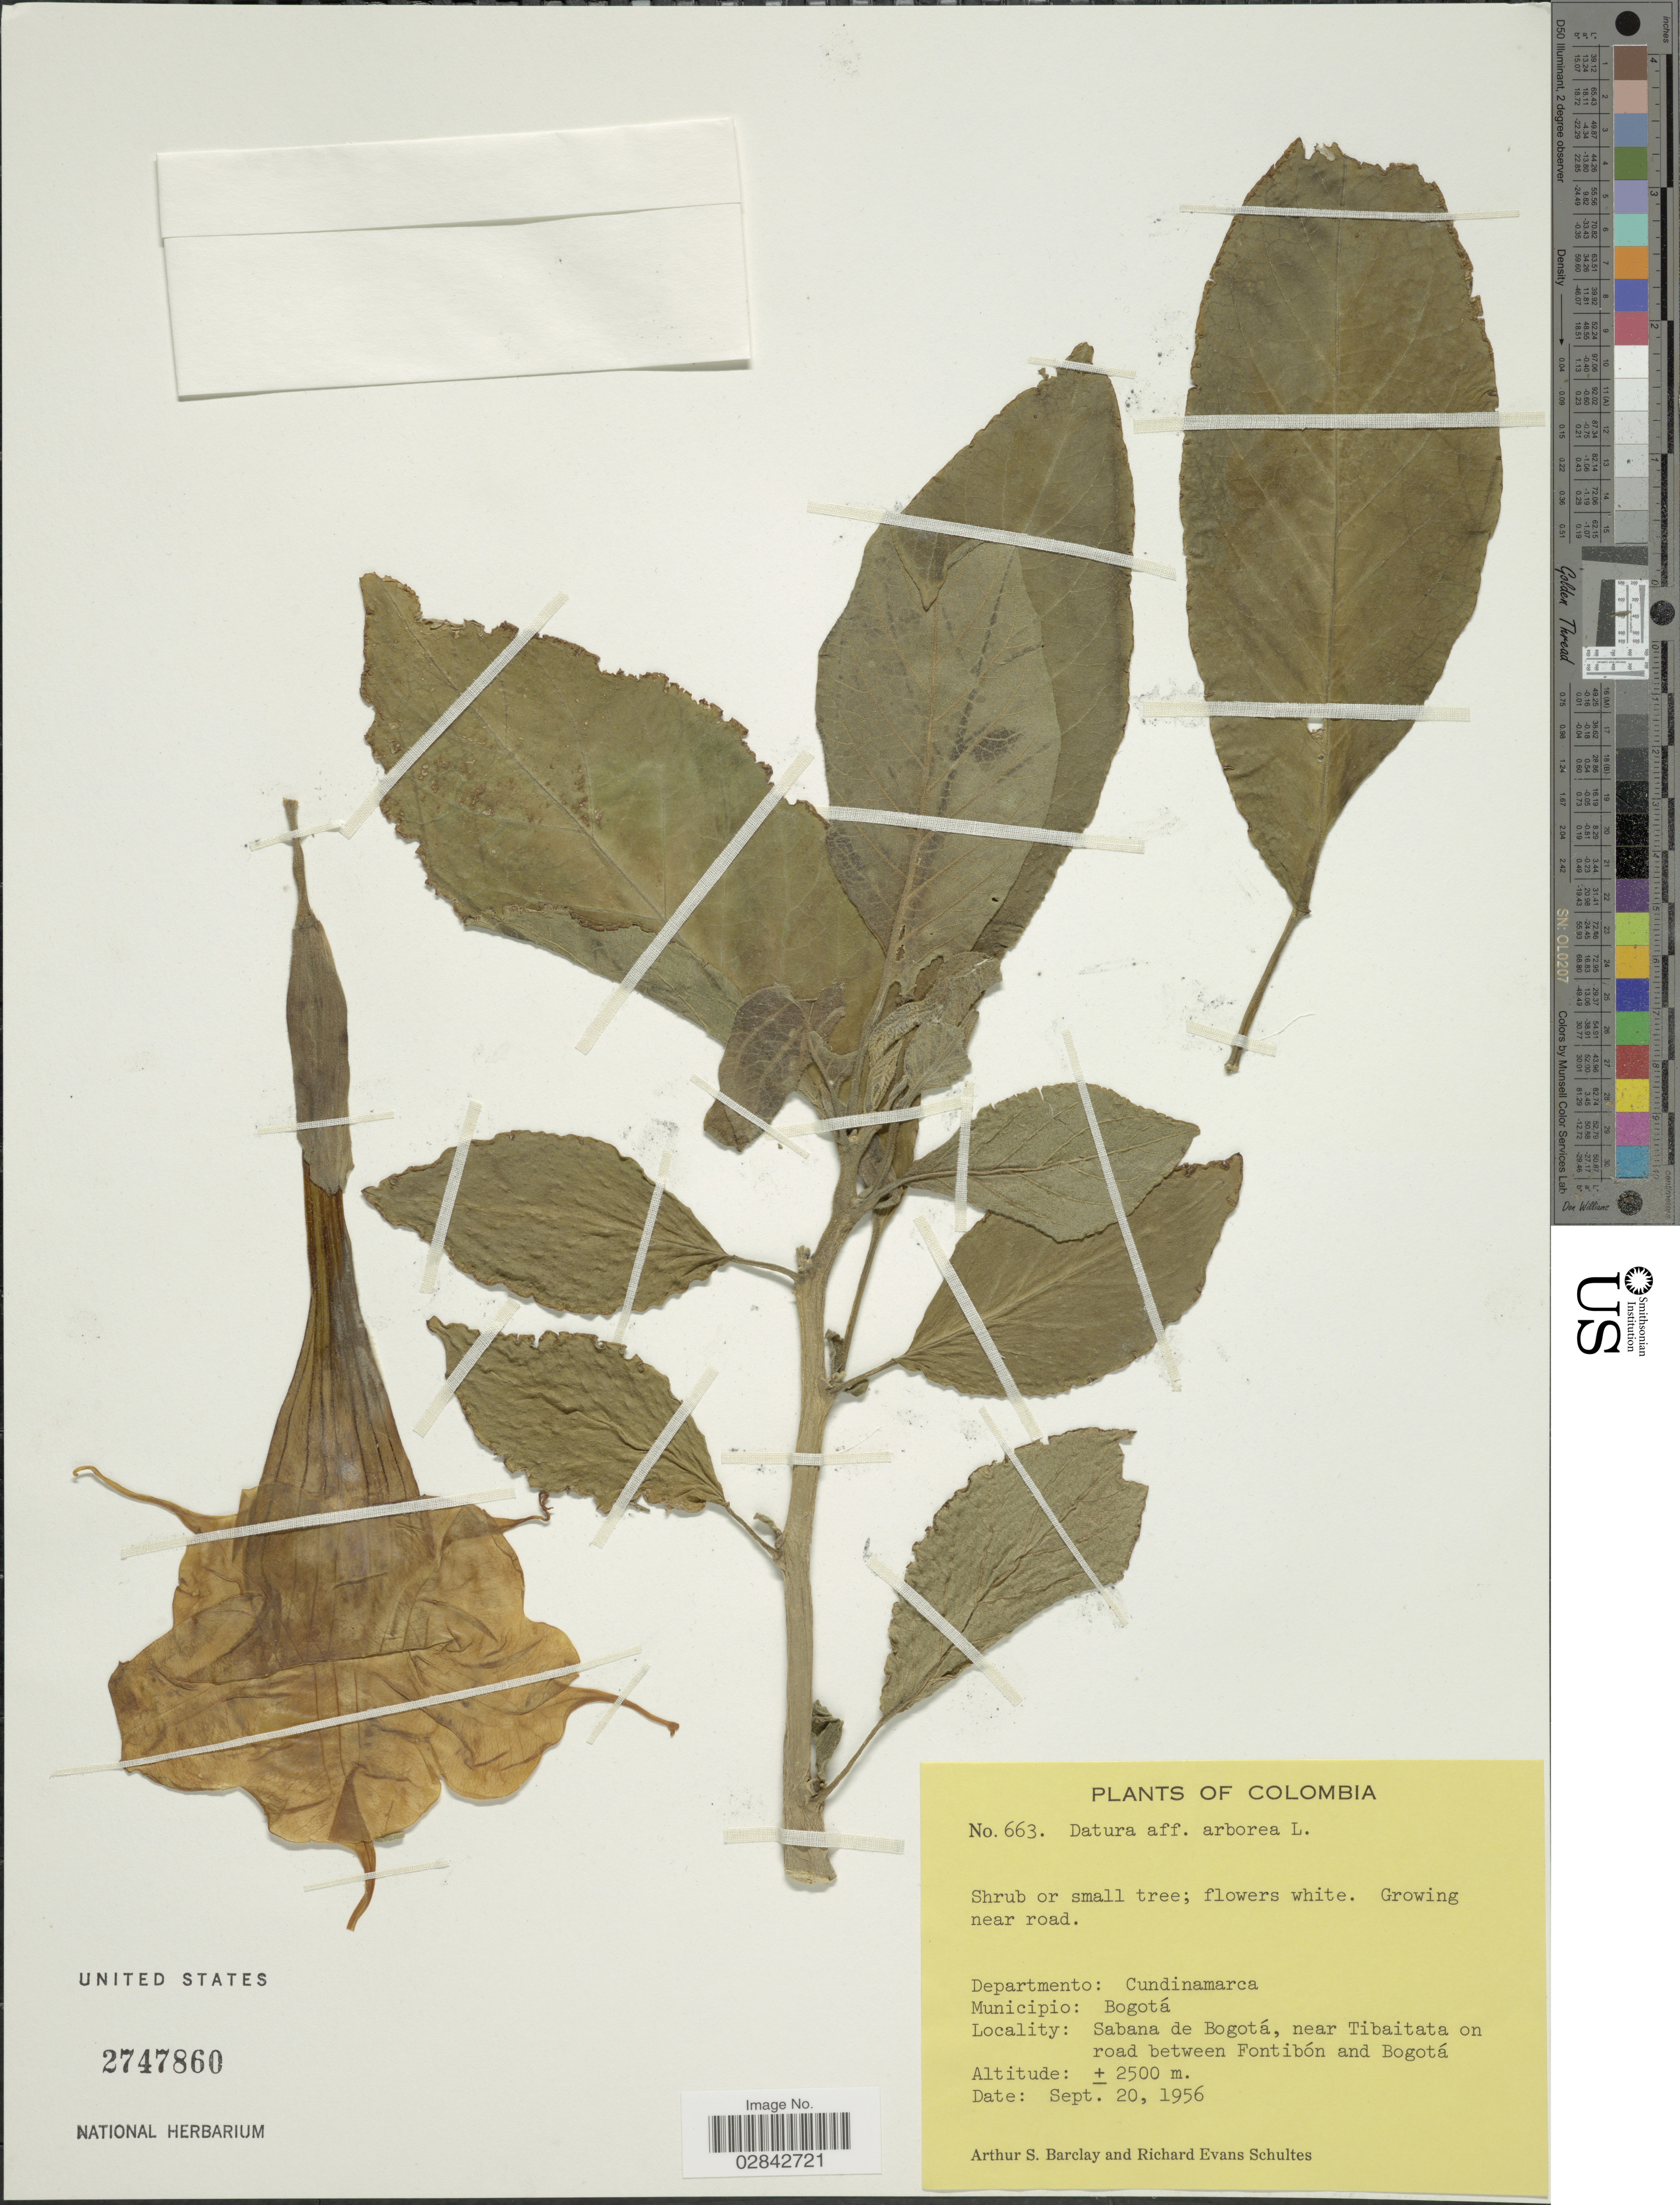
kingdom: Plantae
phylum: Tracheophyta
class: Magnoliopsida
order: Solanales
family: Solanaceae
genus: Brugmansia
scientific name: Brugmansia arborea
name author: (L.) Lagerh.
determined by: (US) Smithsonian Institution - National Museum of Natural History - Department of Botany (UNITED STATES)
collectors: A. S. Barclay & R. E. Schultes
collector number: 663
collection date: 1956-09-20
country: Colombia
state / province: Cundinamarca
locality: Departmento: Cundinamarca. Municipio: Bogotá. Sabana de Bogotá, near Tibaitata on road between Fontibón and Bogotá.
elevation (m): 2500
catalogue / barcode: US 2747860